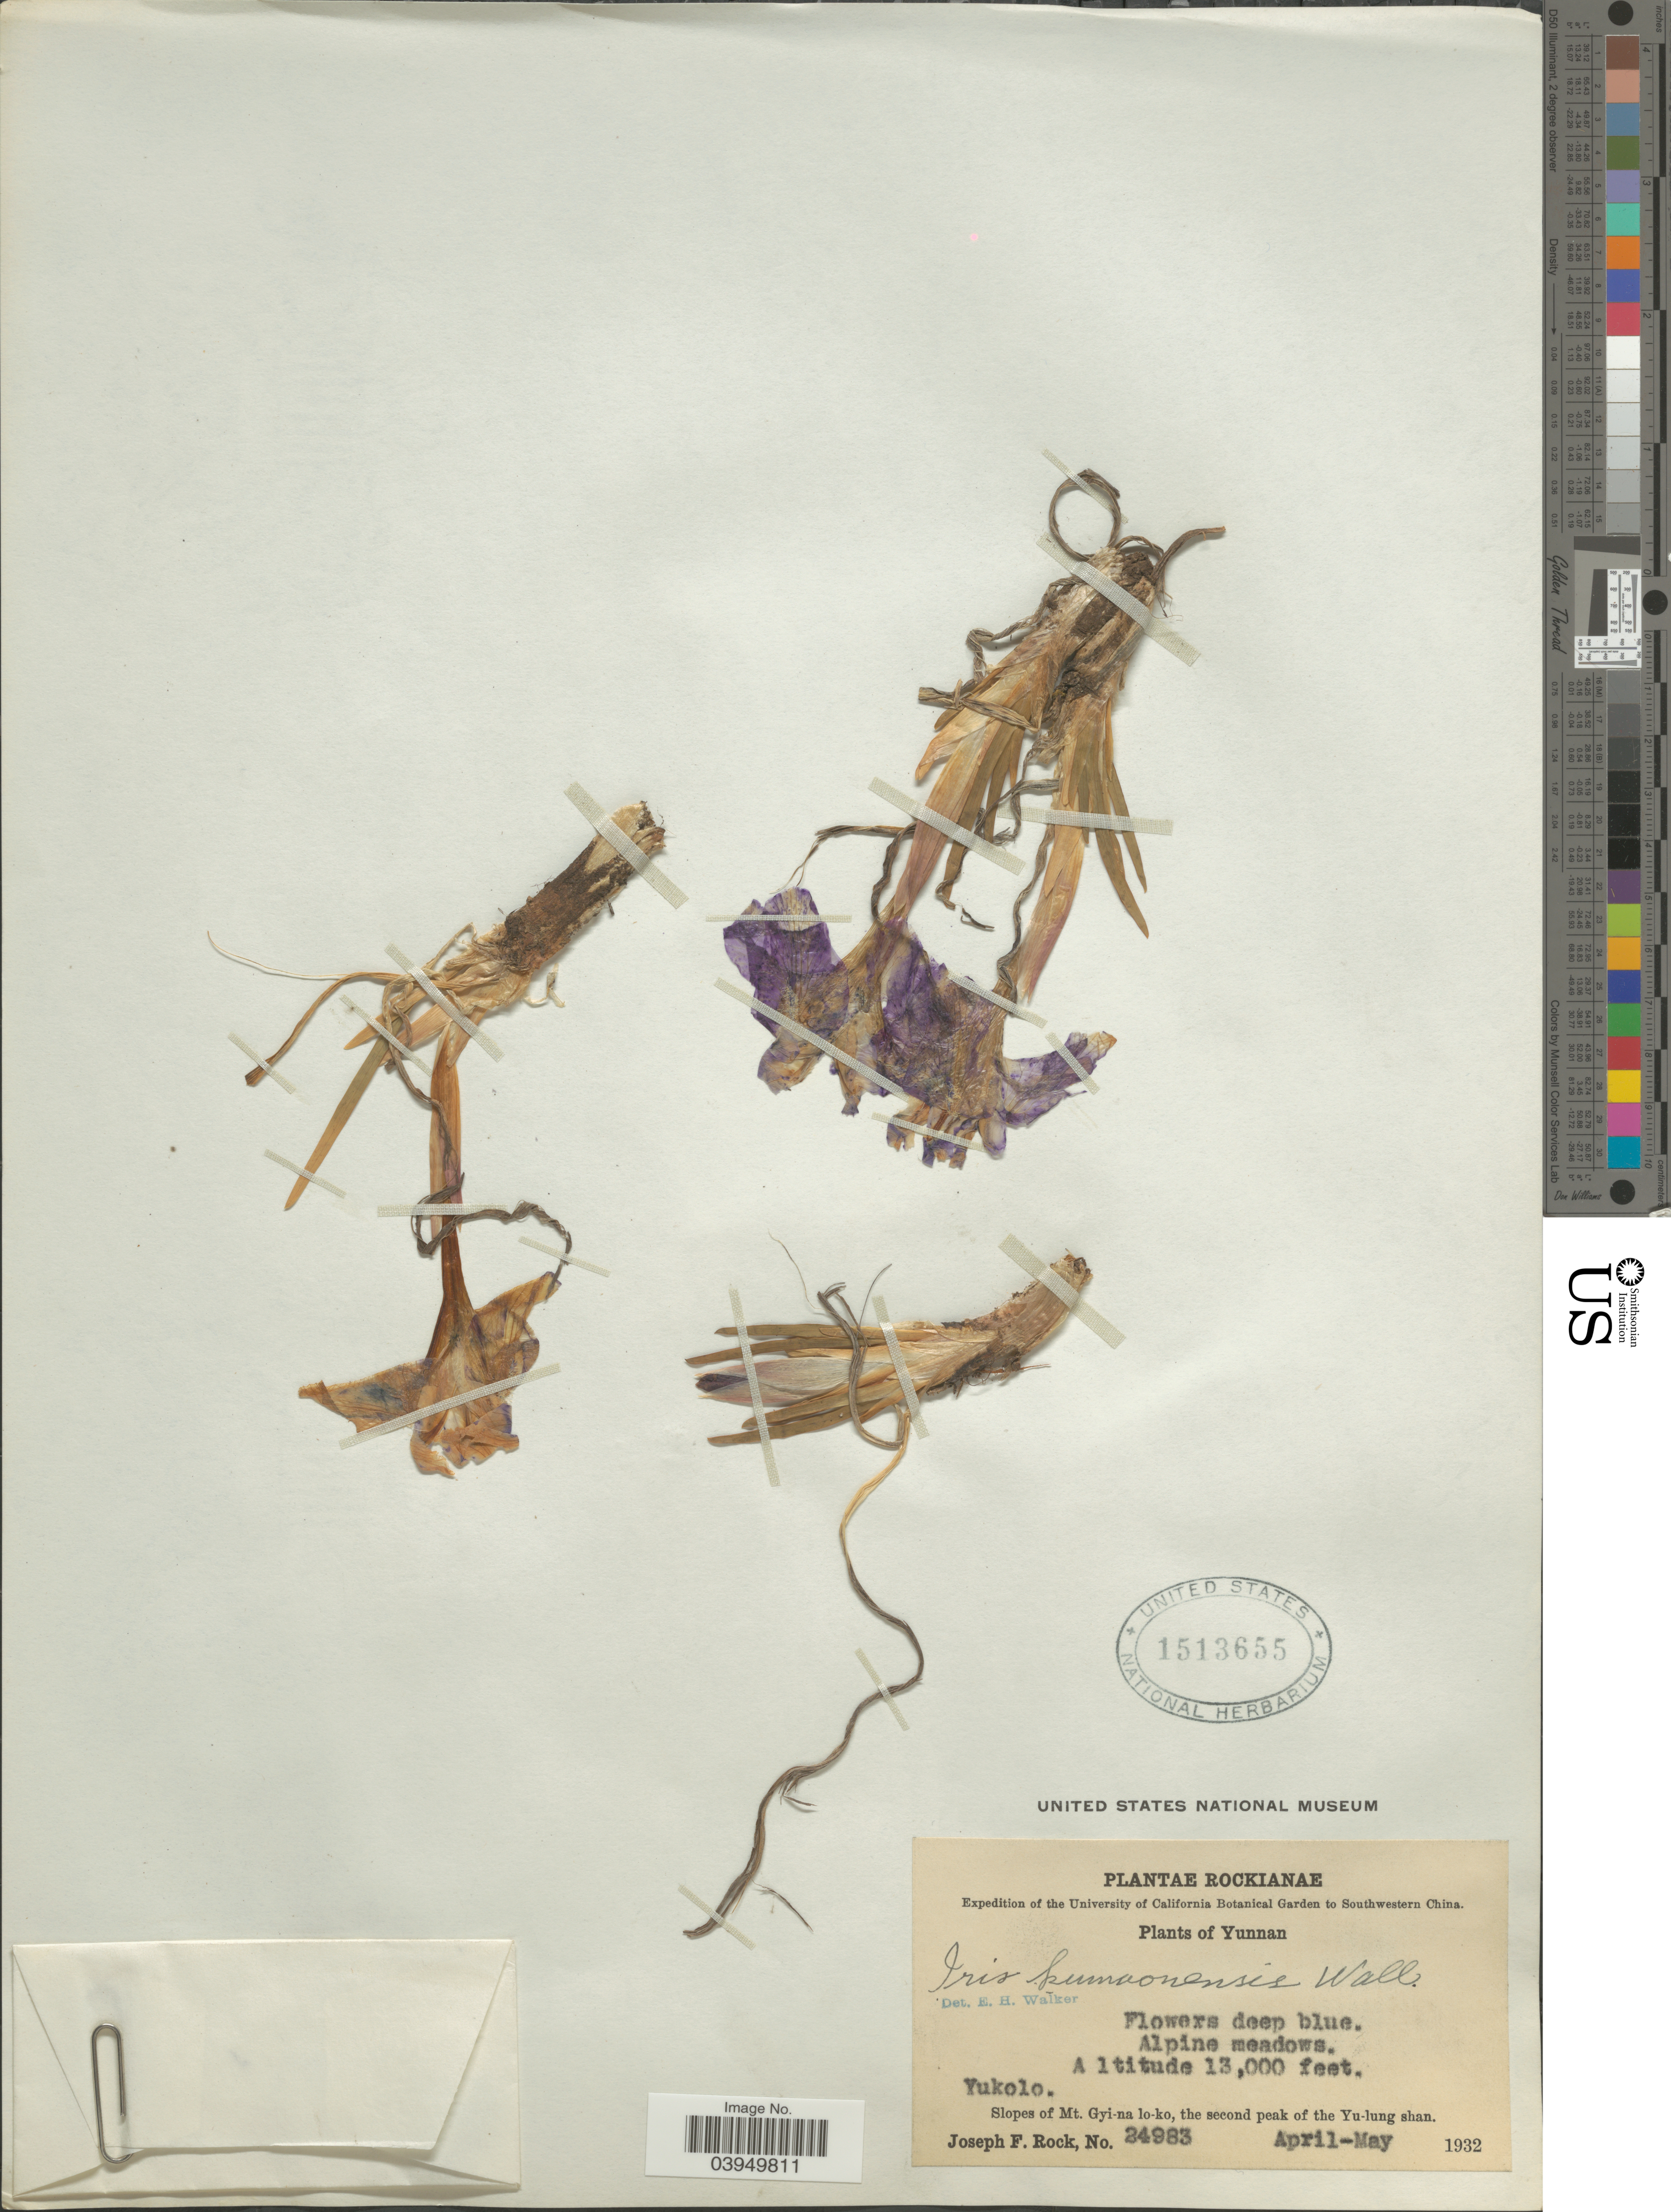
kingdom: Plantae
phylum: Tracheophyta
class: Liliopsida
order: Asparagales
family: Iridaceae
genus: Iris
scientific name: Iris kemaonensis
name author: Wall. ex D. Don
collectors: J. F. Rock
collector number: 24983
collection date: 1932-04/1932-05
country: China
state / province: Yunnan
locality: Southwestern China. Yukolo. Slopes of Mt. Gyi-na lo-ko, the second peak of the Yu-lung shan.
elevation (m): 3962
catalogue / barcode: US 1513655